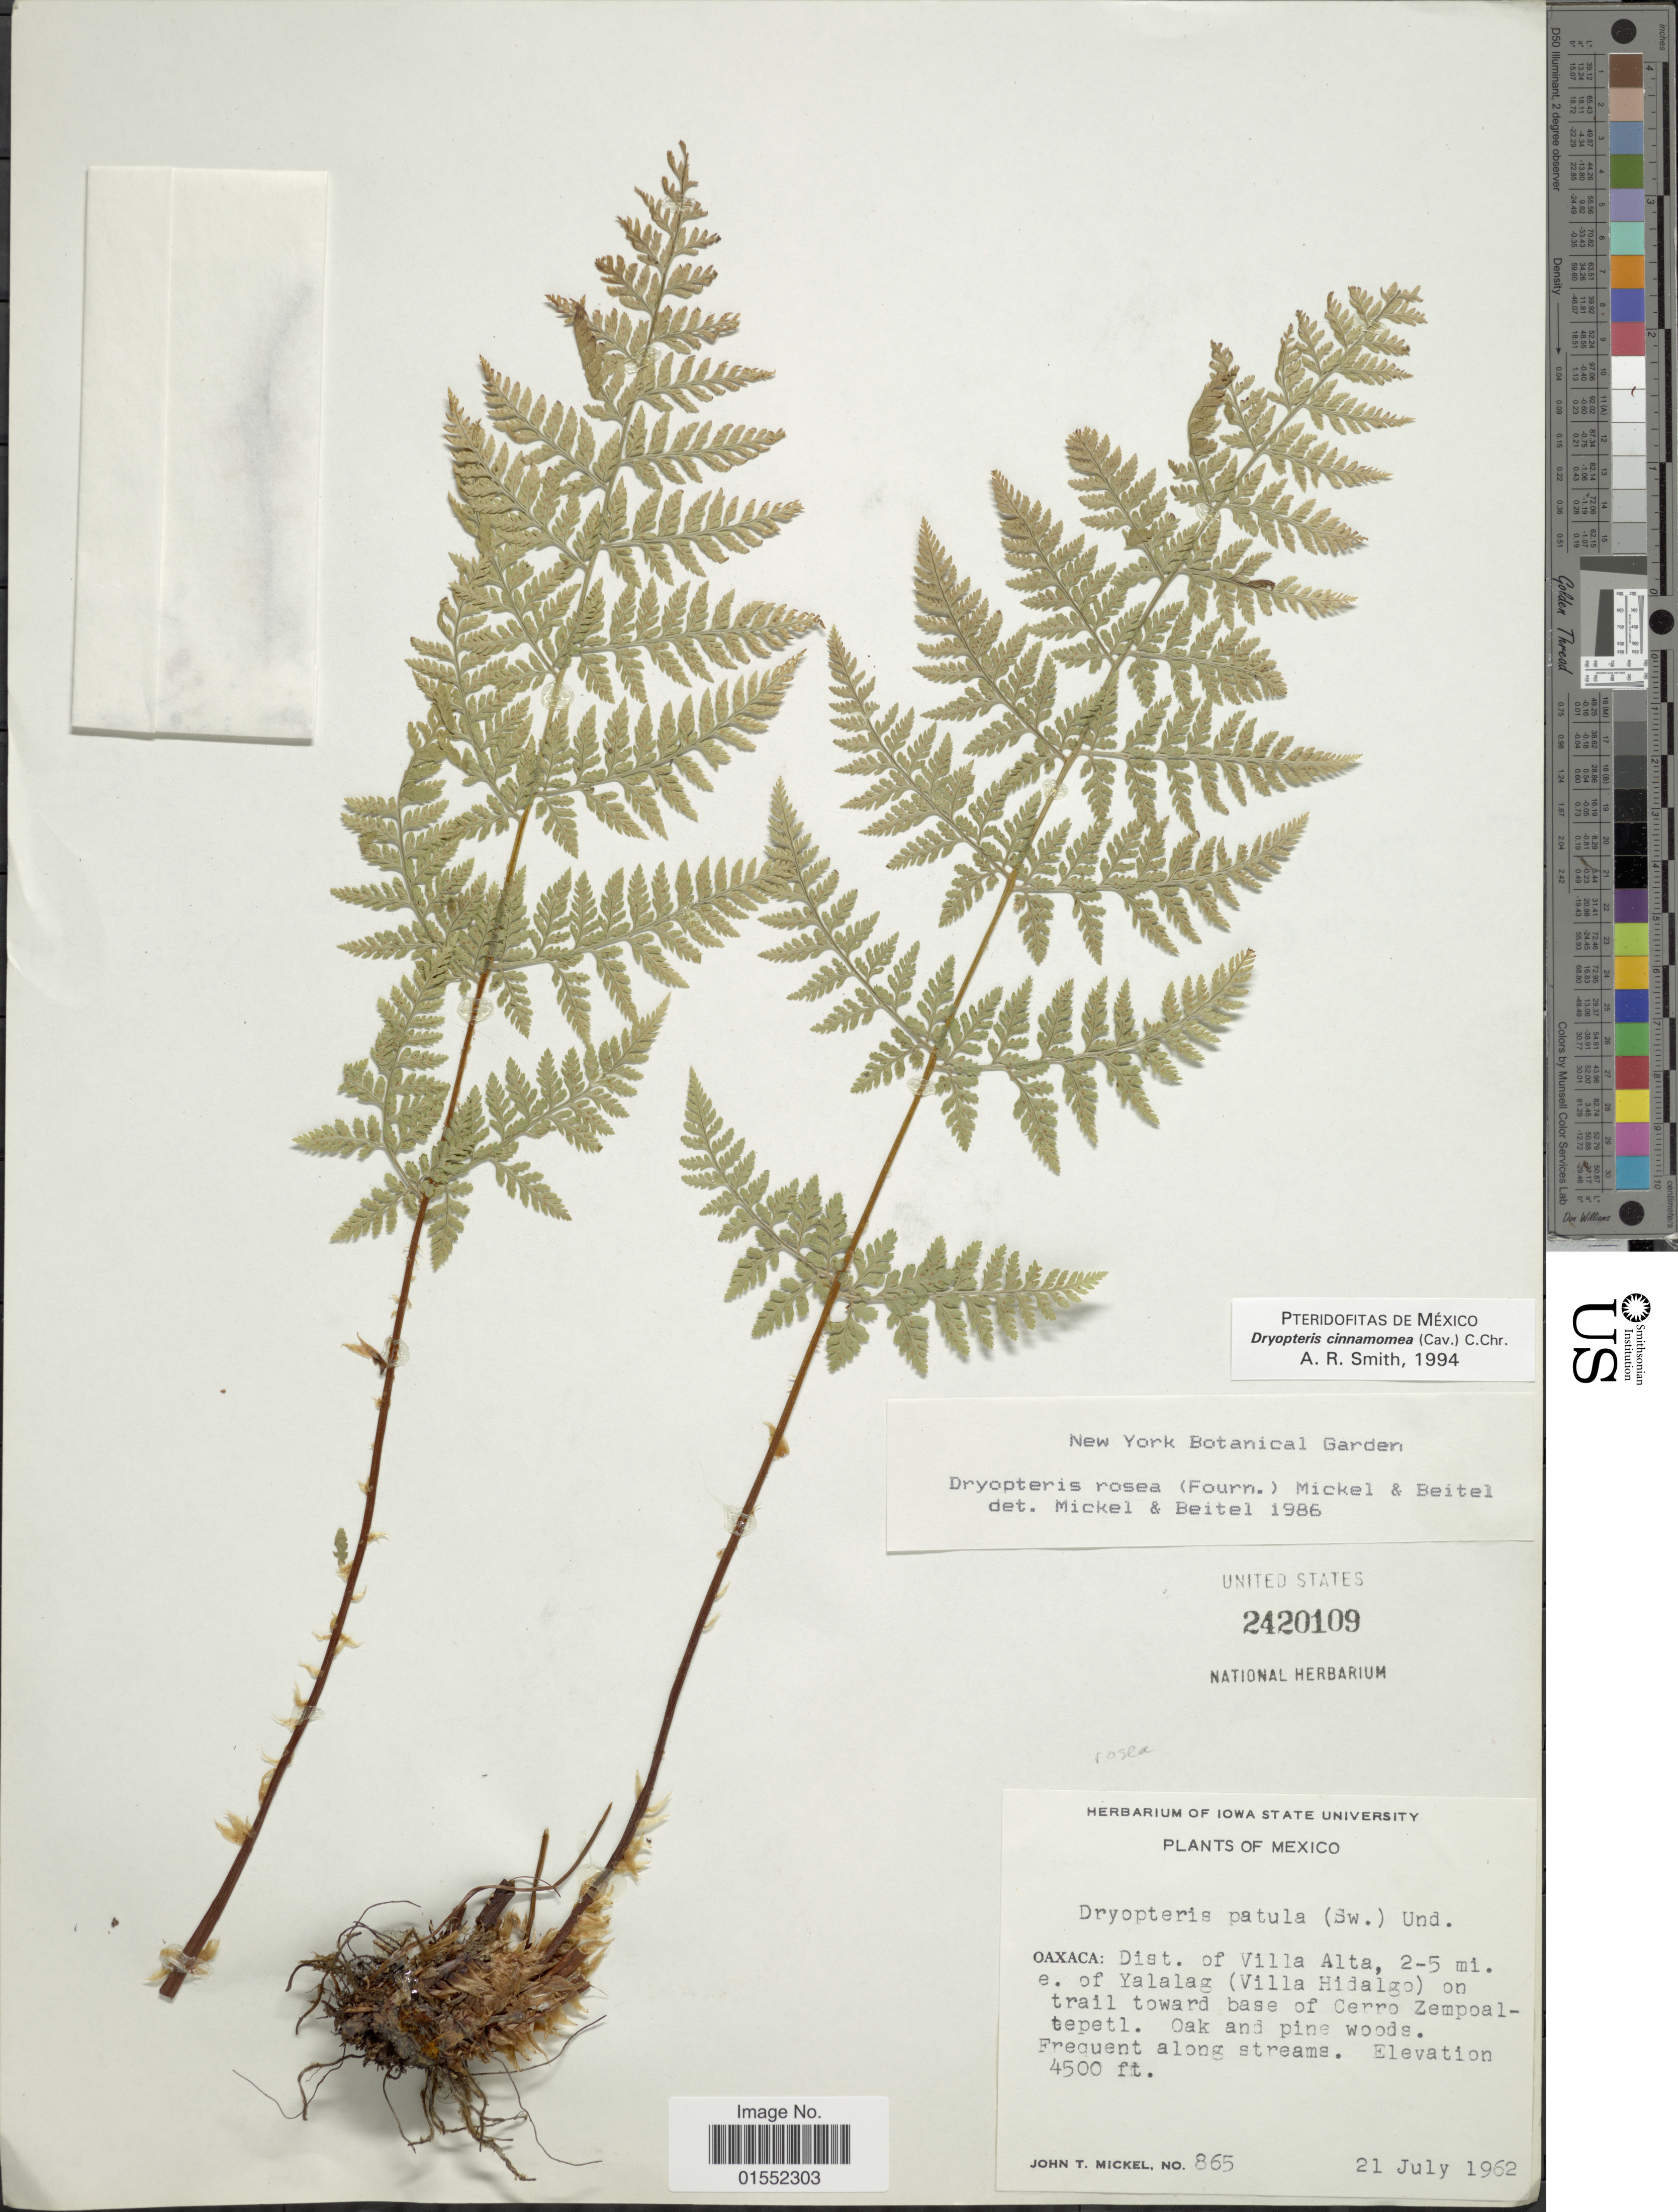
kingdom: Plantae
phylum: Tracheophyta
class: Polypodiopsida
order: Polypodiales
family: Dryopteridaceae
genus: Dryopteris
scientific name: Dryopteris cinnamomea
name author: (Cav.) C. Chr.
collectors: J. T. Mickel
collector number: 865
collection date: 1962-07-21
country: Mexico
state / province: Oaxaca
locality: Dist. of Villa Alta, 2-5 mi. e. of Yalalag (Villa Hidalgo) on trail toward base of Cerro Zempoaltepetl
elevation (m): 1372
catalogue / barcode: US 2420109